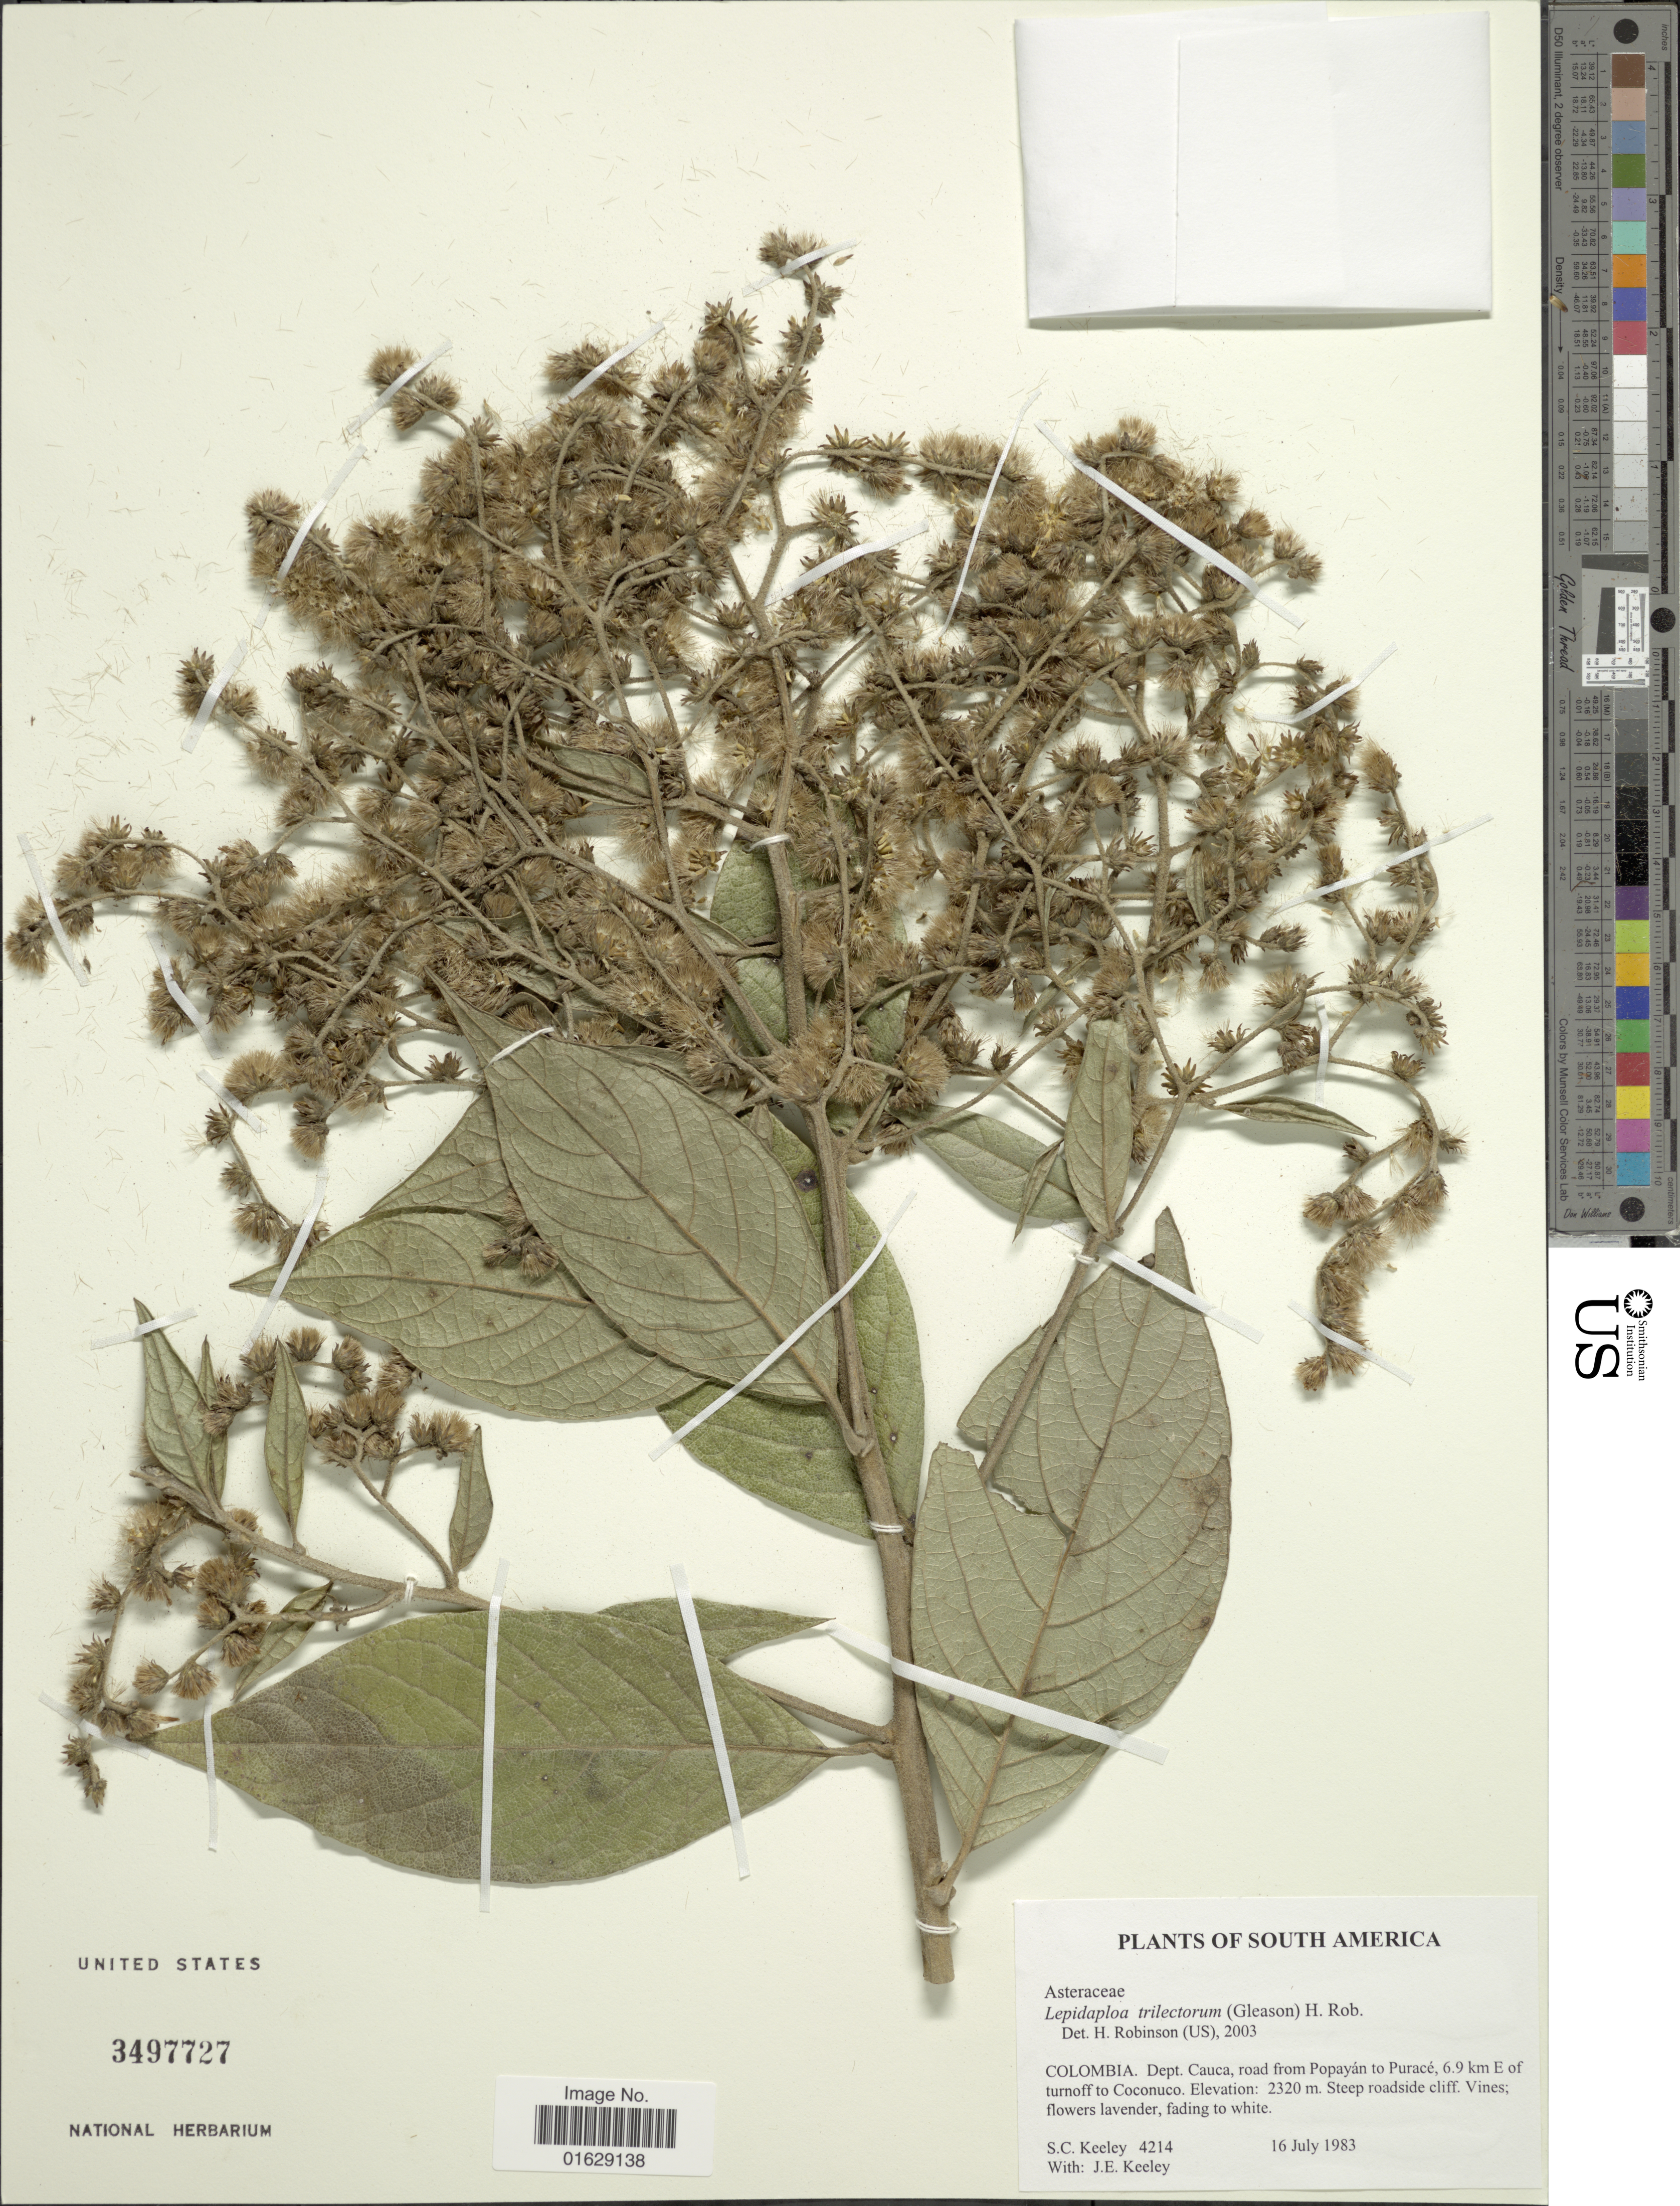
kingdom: Plantae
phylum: Tracheophyta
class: Magnoliopsida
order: Asterales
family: Asteraceae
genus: Lepidaploa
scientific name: Lepidaploa trilectorum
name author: (Gleason) H. Rob.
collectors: S. C. Keeley & J. E. Keeley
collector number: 4214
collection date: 1983-07-16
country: Colombia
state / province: Cauca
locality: Dept. Cauca, road from Popayan to Purace, 6.9 km E of turnoff to Coconuco. Steep roadside cliffs.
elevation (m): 2320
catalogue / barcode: US 3497727